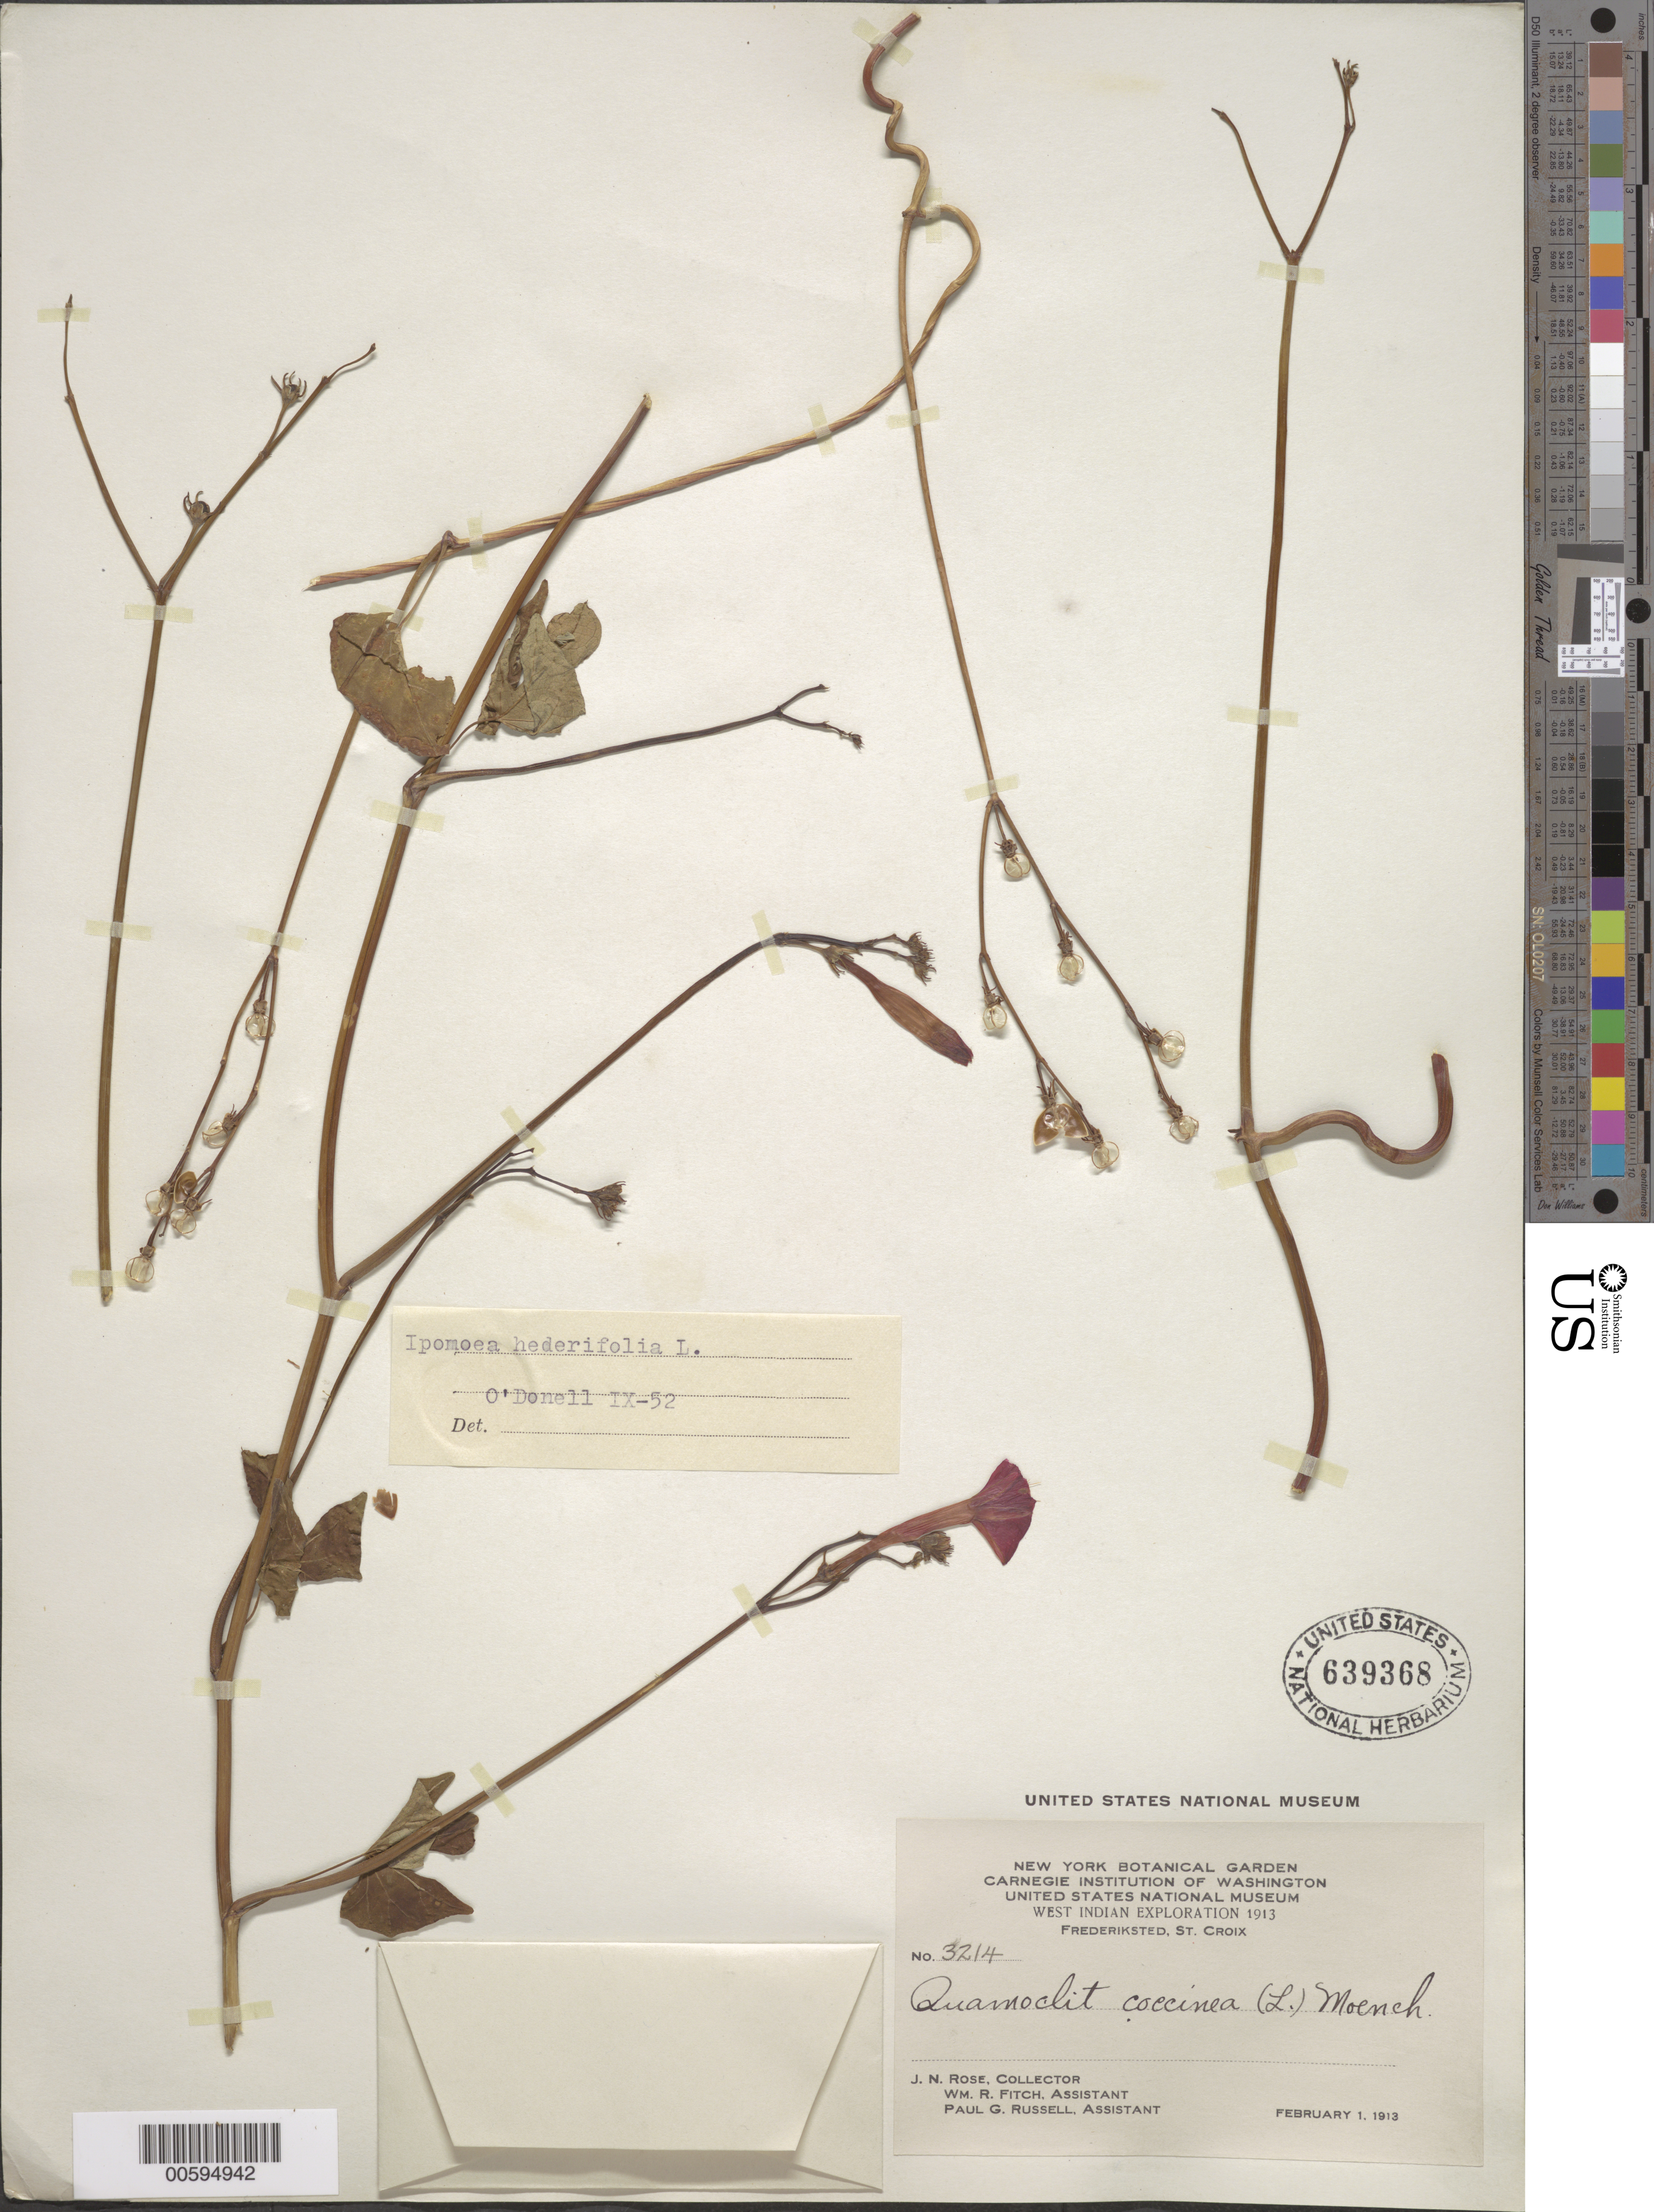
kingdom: Plantae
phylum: Tracheophyta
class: Magnoliopsida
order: Solanales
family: Convolvulaceae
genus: Ipomoea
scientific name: Ipomoea hederifolia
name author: L.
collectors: J. N. Rose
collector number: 3214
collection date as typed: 01 Feb 1913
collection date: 1913-02-01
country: U.S. Virgin Islands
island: St. Croix Island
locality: Fredericksted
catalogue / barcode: US 639368